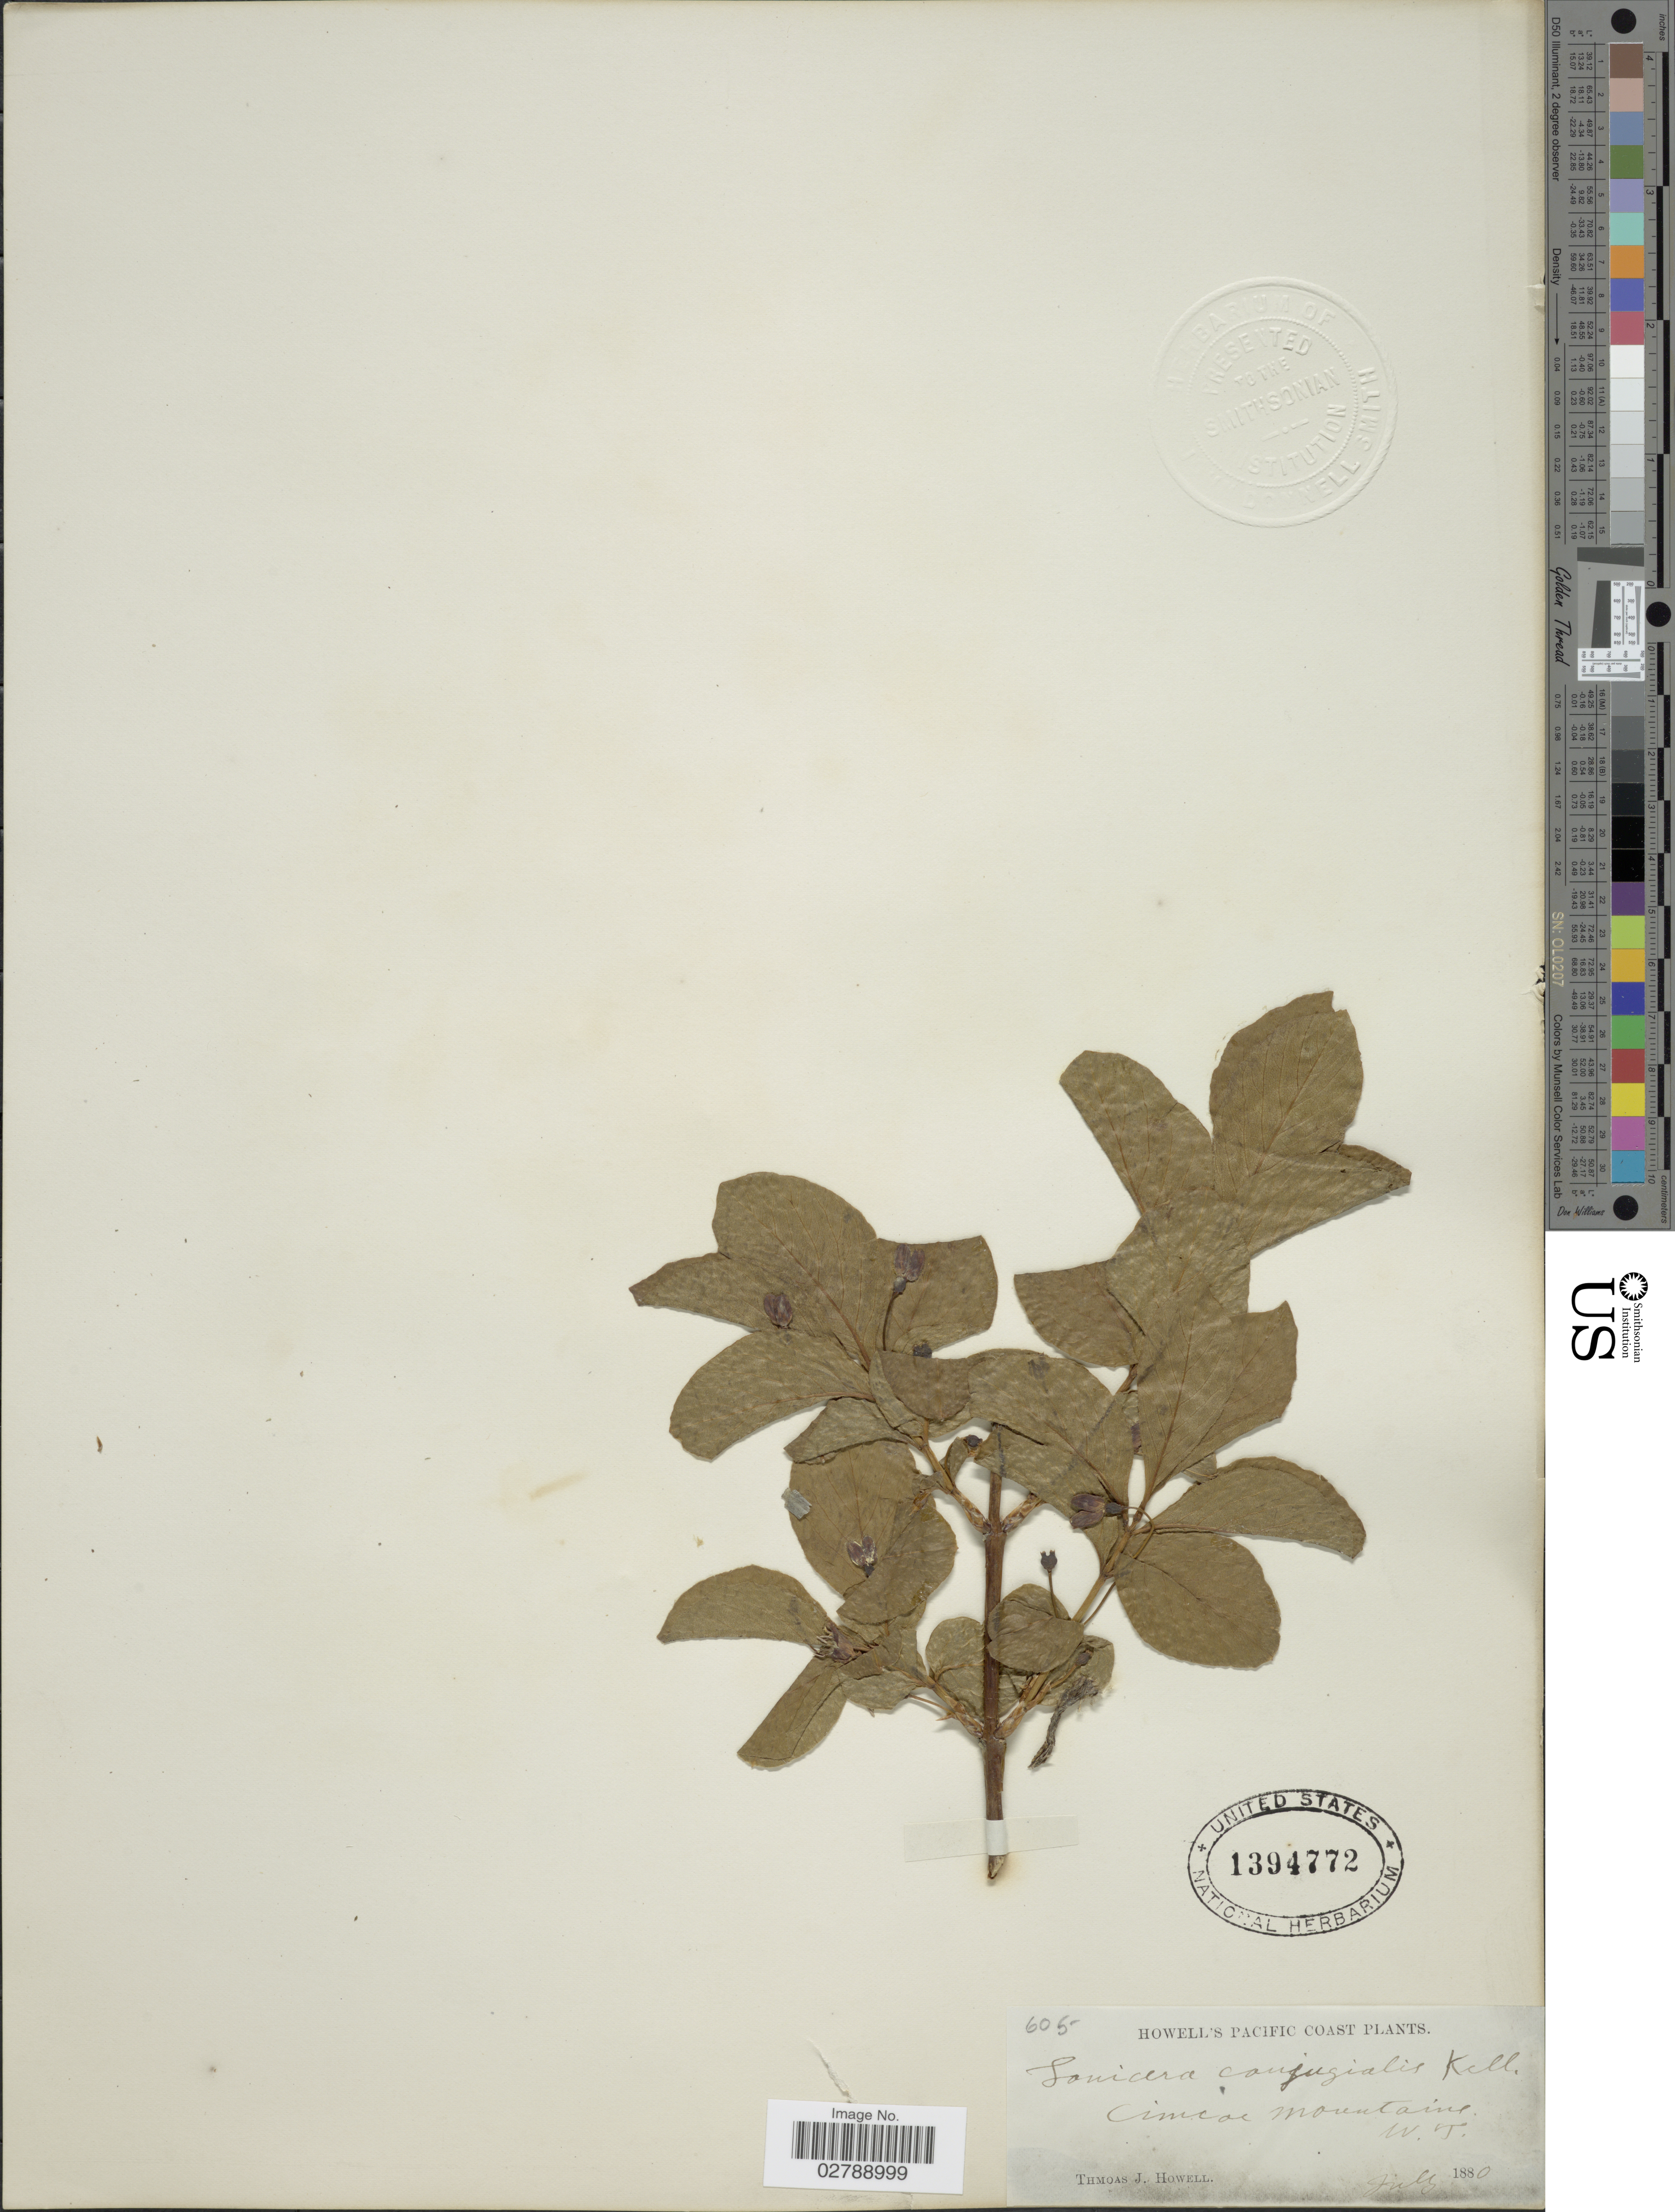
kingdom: Plantae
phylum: Tracheophyta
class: Magnoliopsida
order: Dipsacales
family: Caprifoliaceae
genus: Lonicera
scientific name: Lonicera conjugialis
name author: Kellogg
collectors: T. Howell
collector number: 605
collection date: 1880-07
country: United States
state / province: Washington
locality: Pacific Coast. Cimcoe Mountains. W.T.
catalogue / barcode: US 1394772